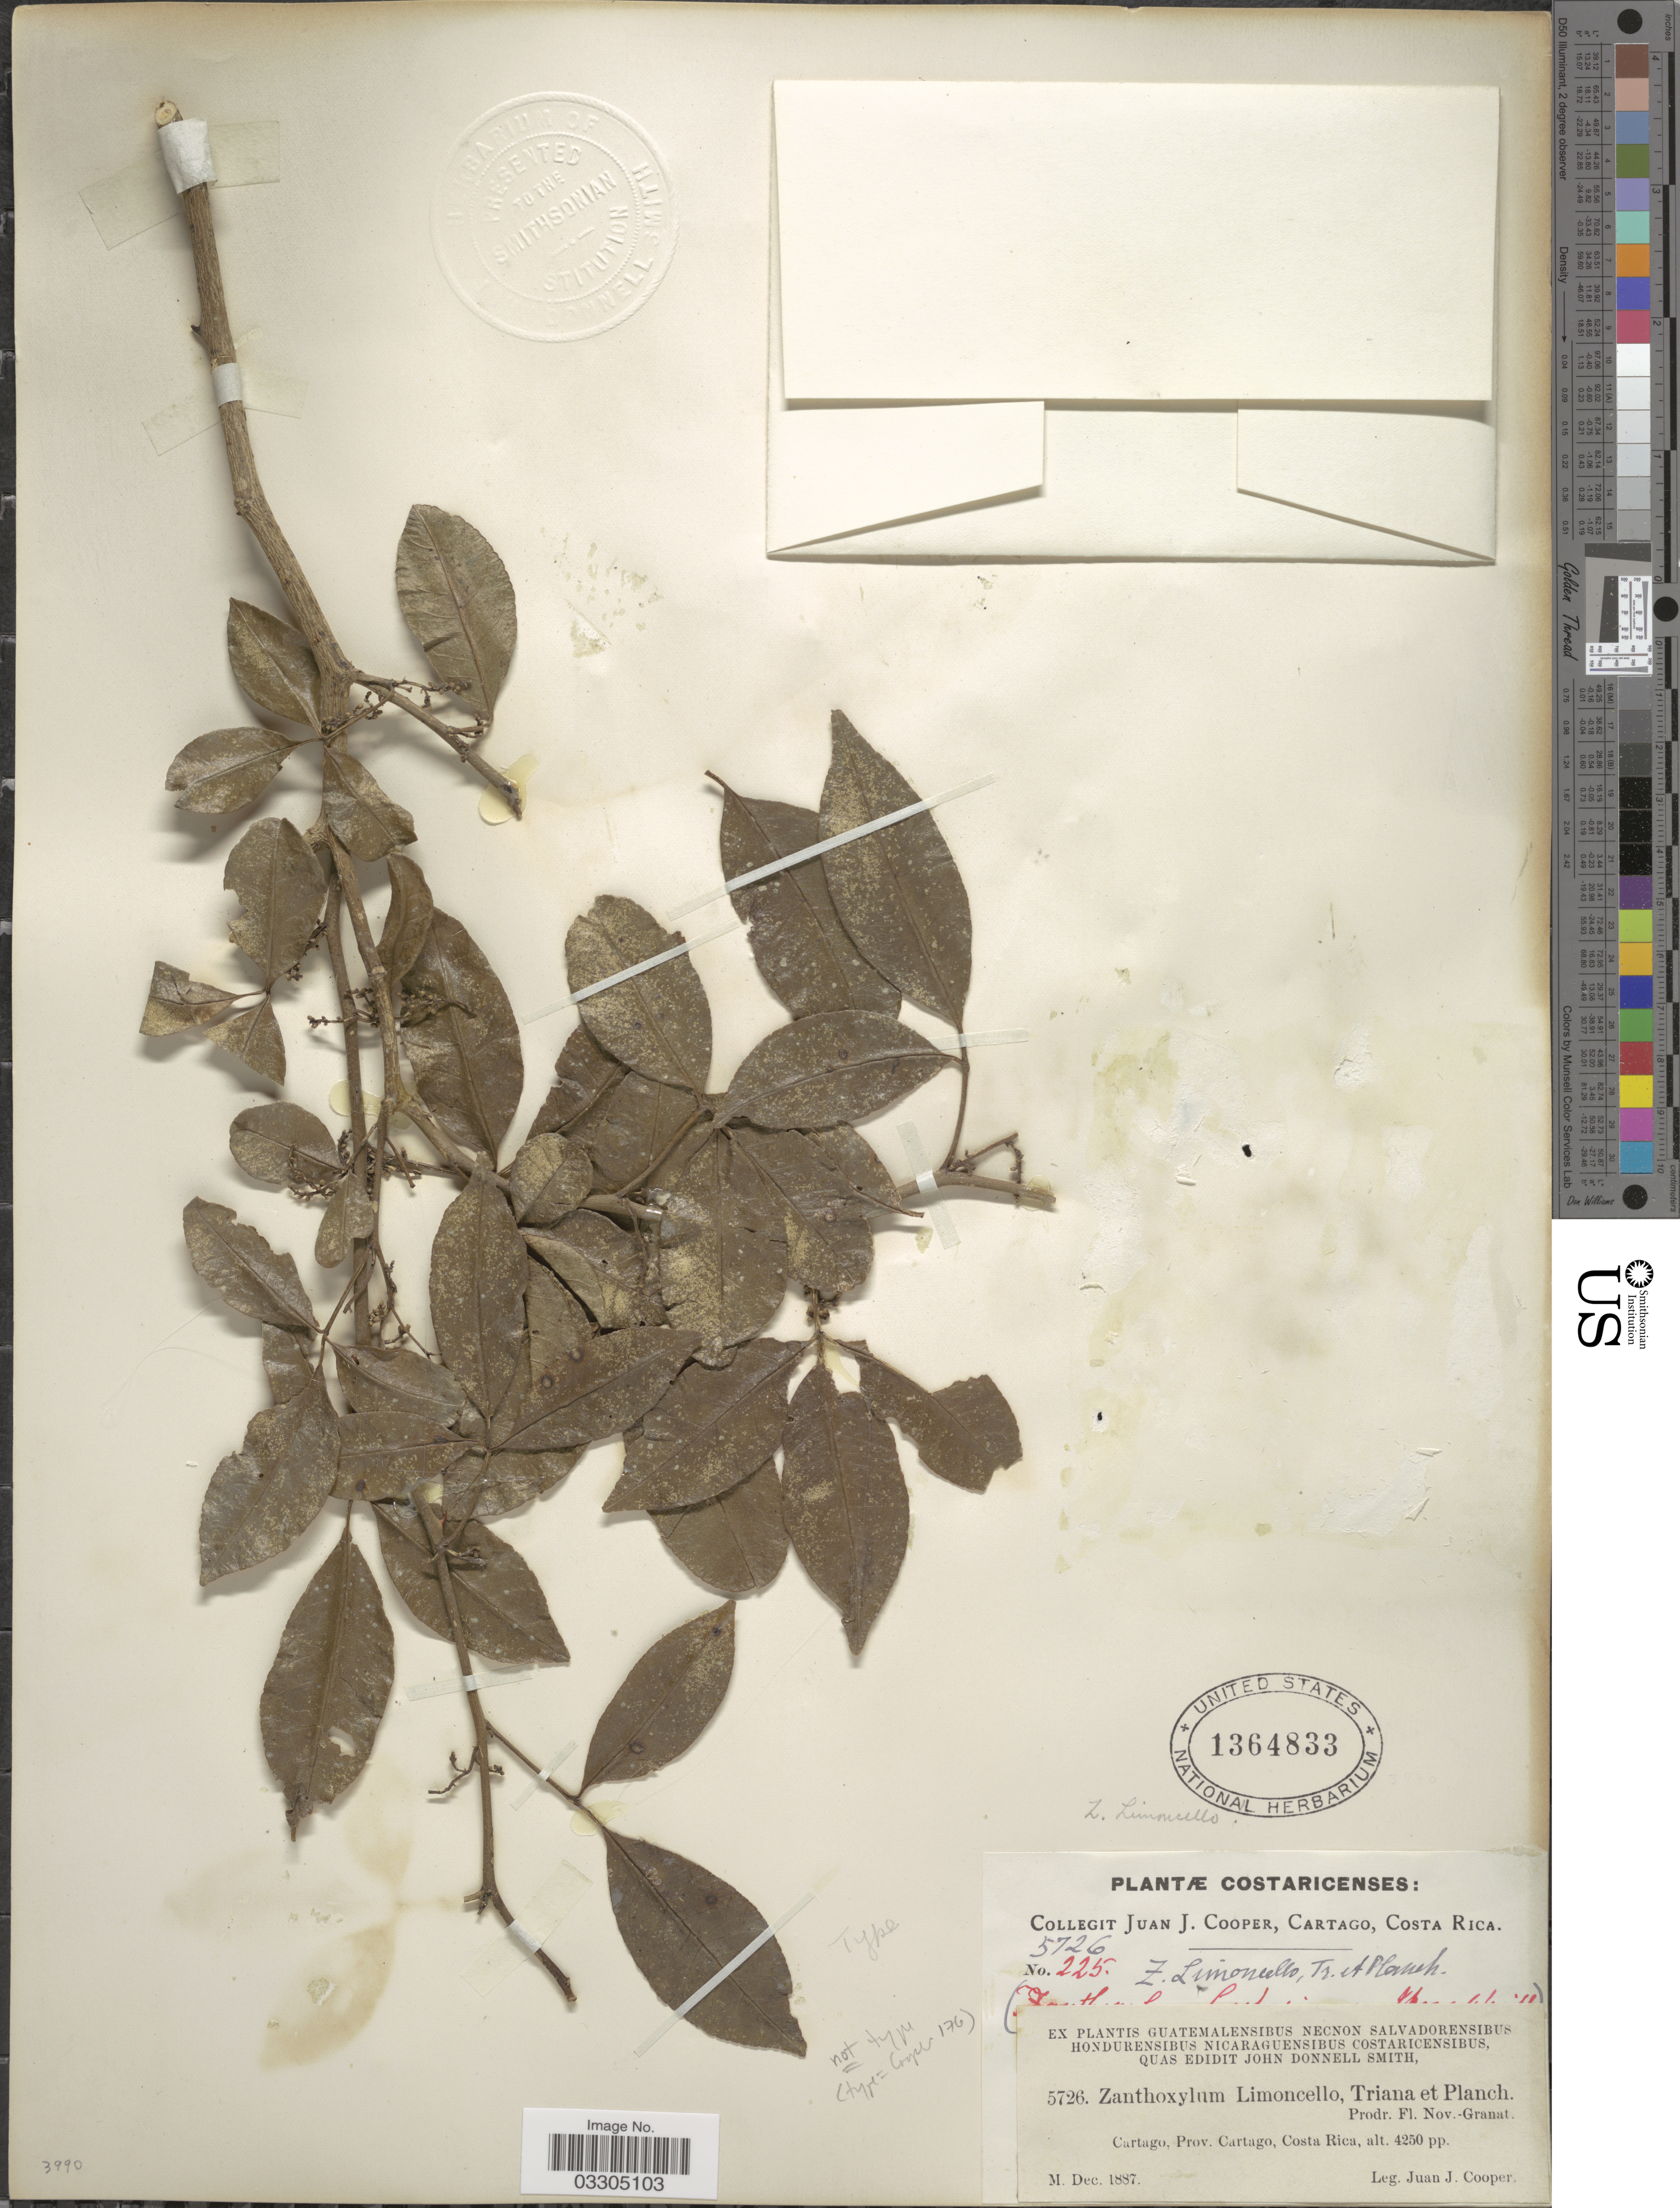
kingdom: Plantae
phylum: Tracheophyta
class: Magnoliopsida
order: Sapindales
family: Rutaceae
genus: Zanthoxylum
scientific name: Zanthoxylum limoncello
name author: Planch. & Oerst.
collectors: J. J. Cooper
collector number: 5726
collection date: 1887-12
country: Costa Rica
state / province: Cartago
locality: Cartago.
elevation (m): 1295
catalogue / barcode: US 1364833